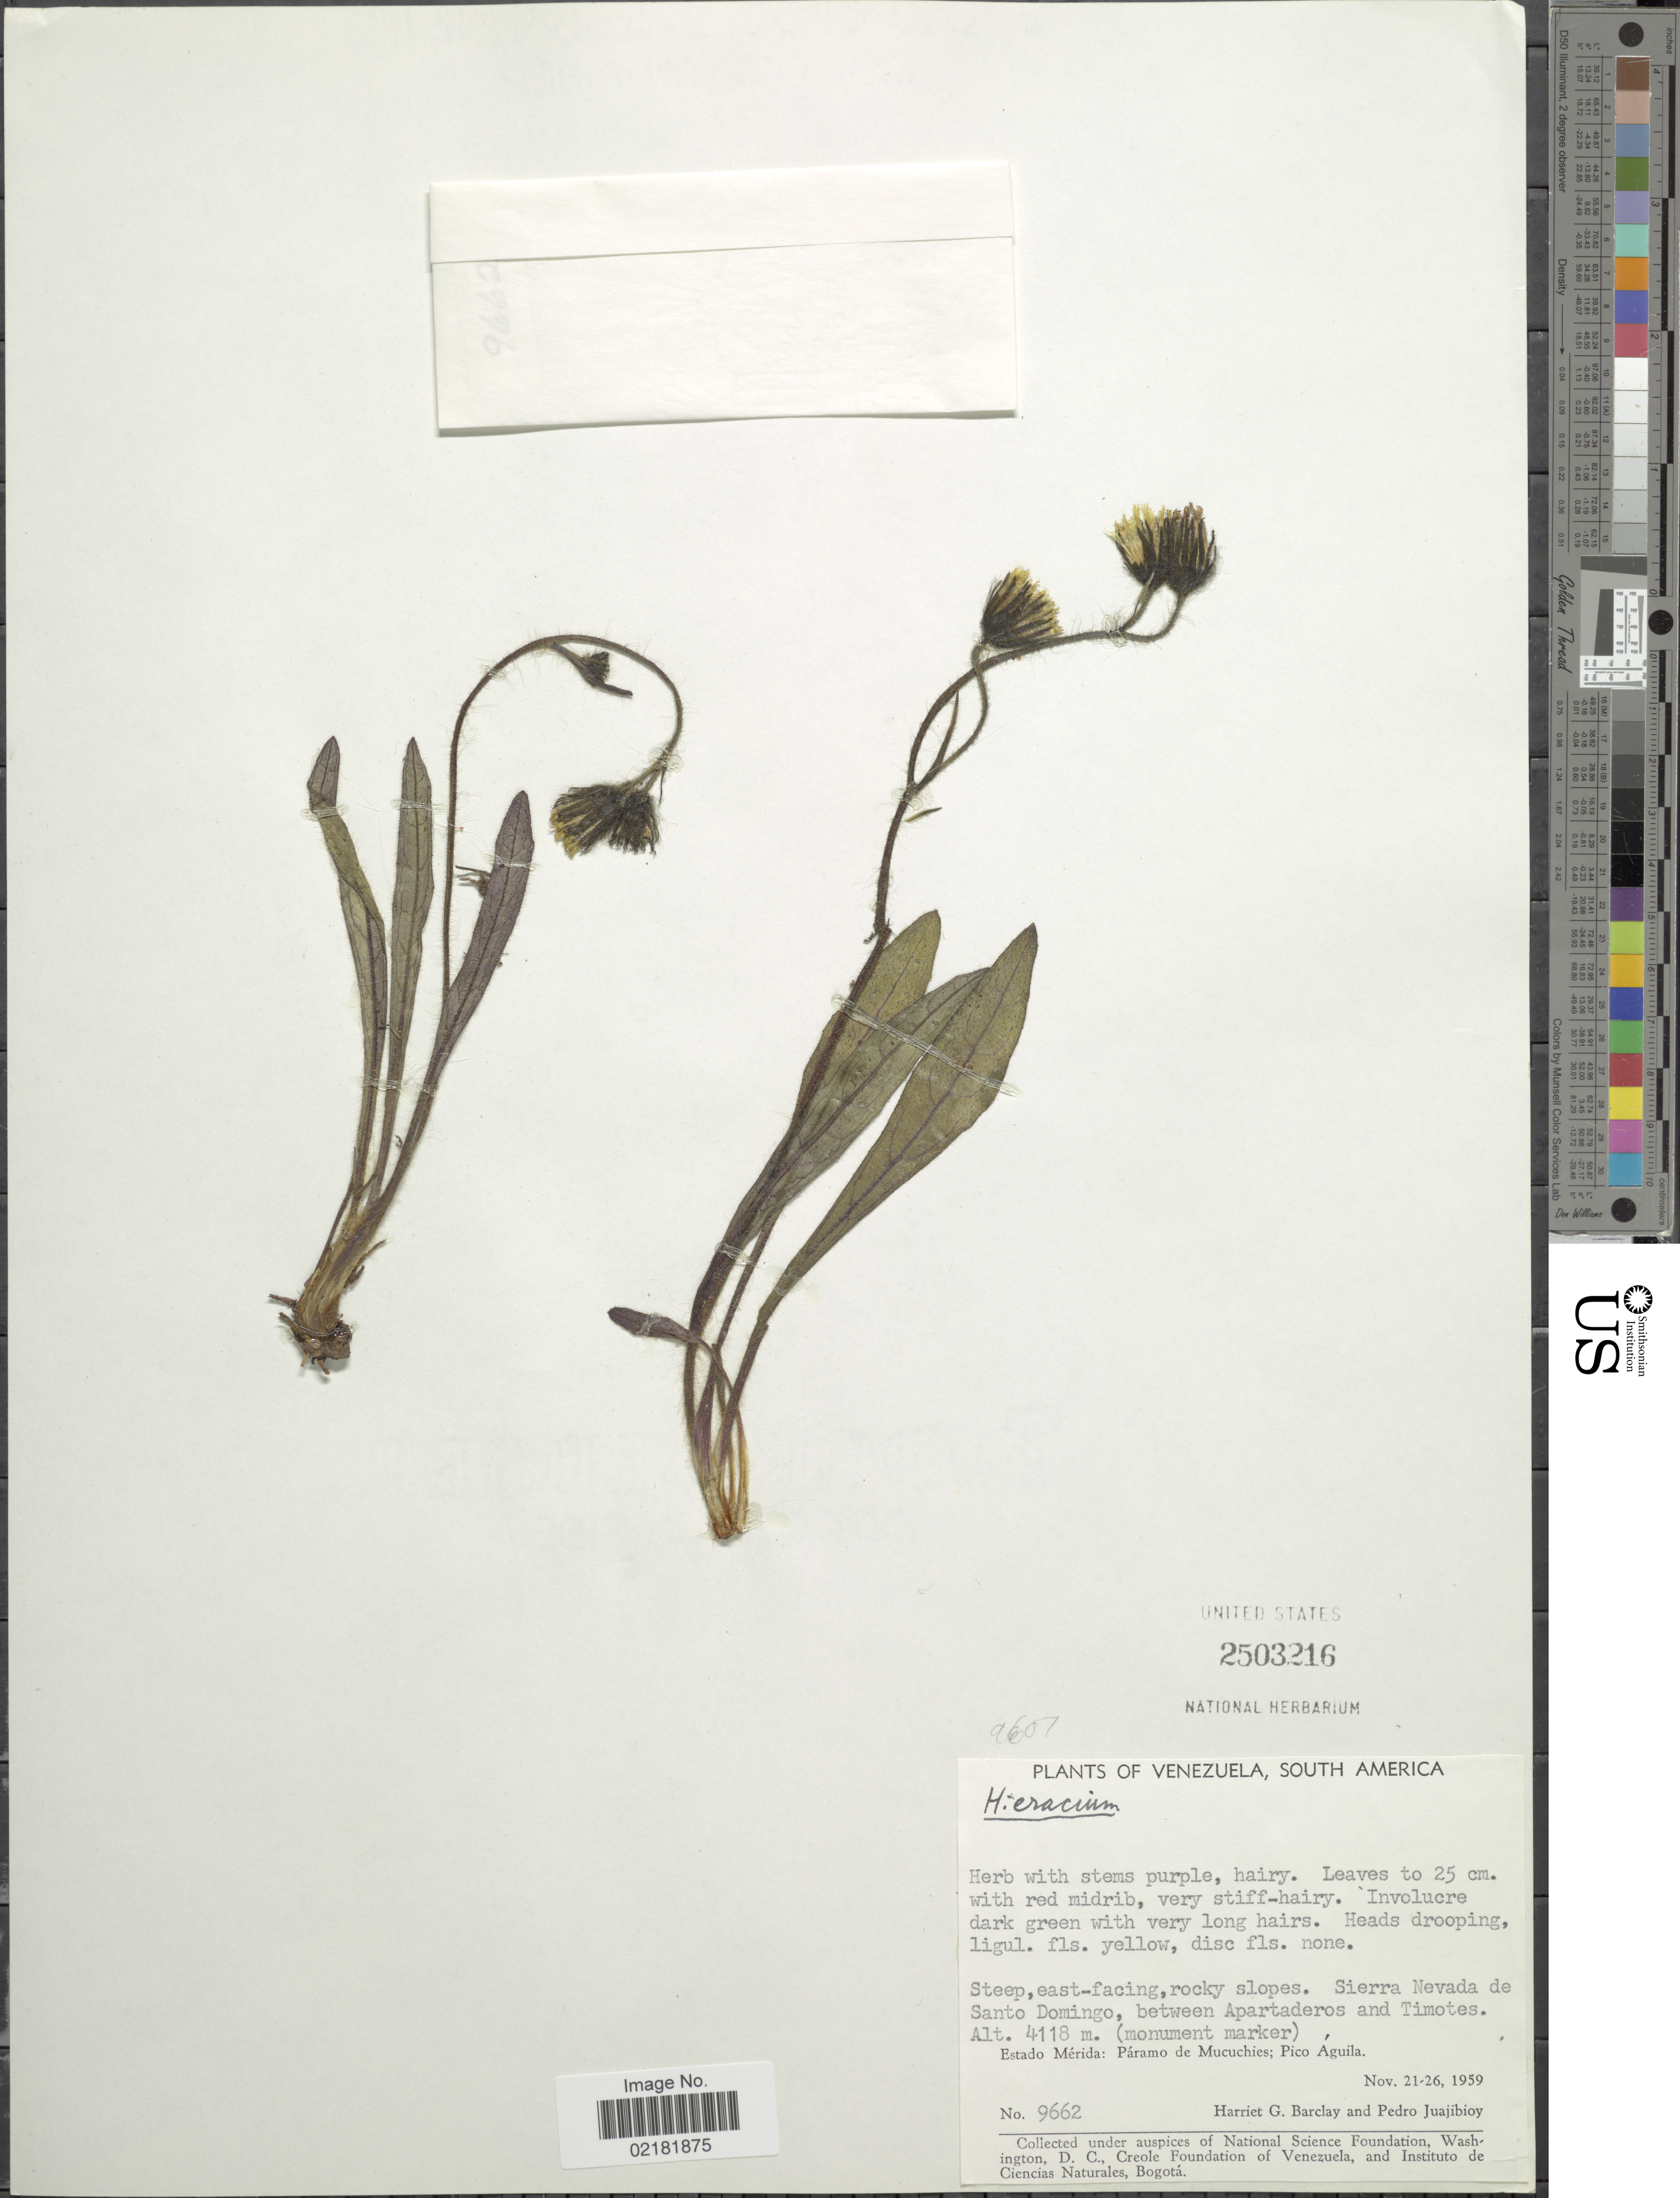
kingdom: Plantae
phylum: Tracheophyta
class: Magnoliopsida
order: Asterales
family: Asteraceae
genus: Hieracium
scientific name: Hieracium repandulare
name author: Druce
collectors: H. G. Barclay & P. Juajibioy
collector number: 9662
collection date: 1959-11-21/1959-11-26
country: Venezuela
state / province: Mérida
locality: Sierra Nevada de Santo Domingo, between Apartaderos and Timotes6 (monument marker), Paramo de Mucuchies; Pico Aguila.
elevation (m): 4118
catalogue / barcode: US 2503216